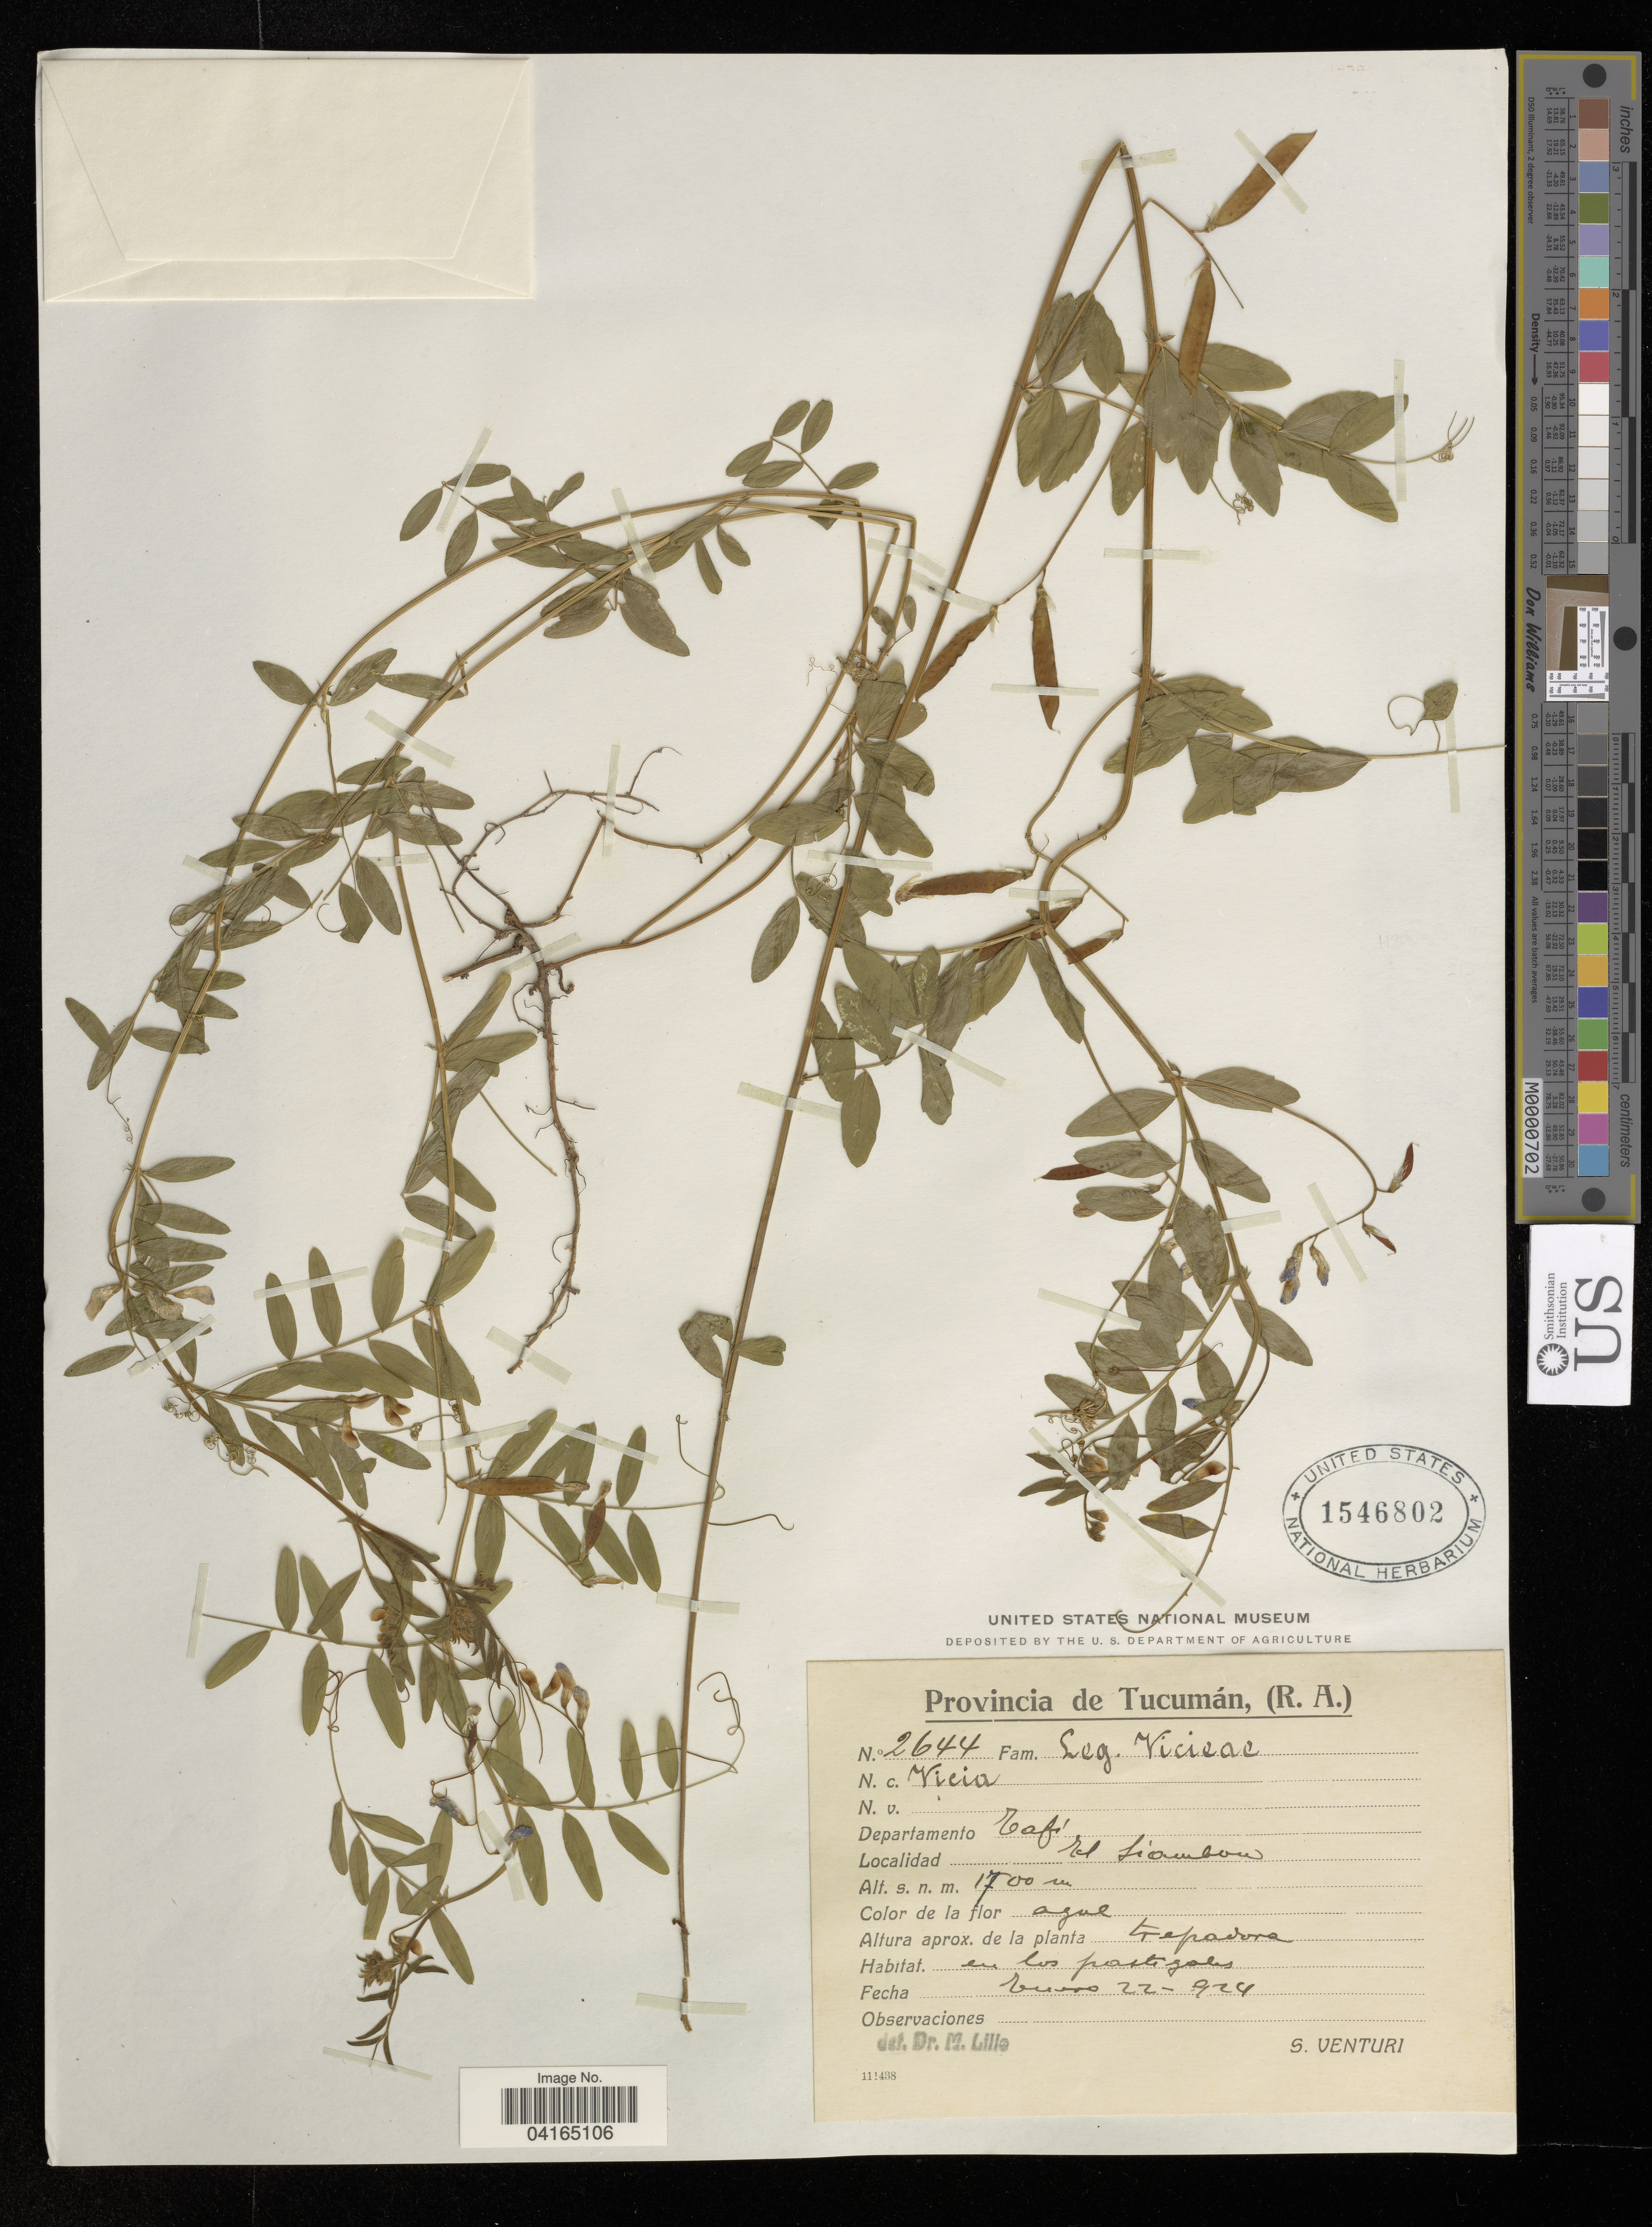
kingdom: Plantae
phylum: Tracheophyta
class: Magnoliopsida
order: Fabales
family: Fabaceae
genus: Vicia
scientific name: Vicia sp.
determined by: Hechenleitner, Paulina, RBG Edinburgh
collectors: S. Venturi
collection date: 1924-01-22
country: Argentina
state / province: Tucuman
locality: Departamento Tafi. El Siambon.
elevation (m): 1700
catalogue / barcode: US 1546802